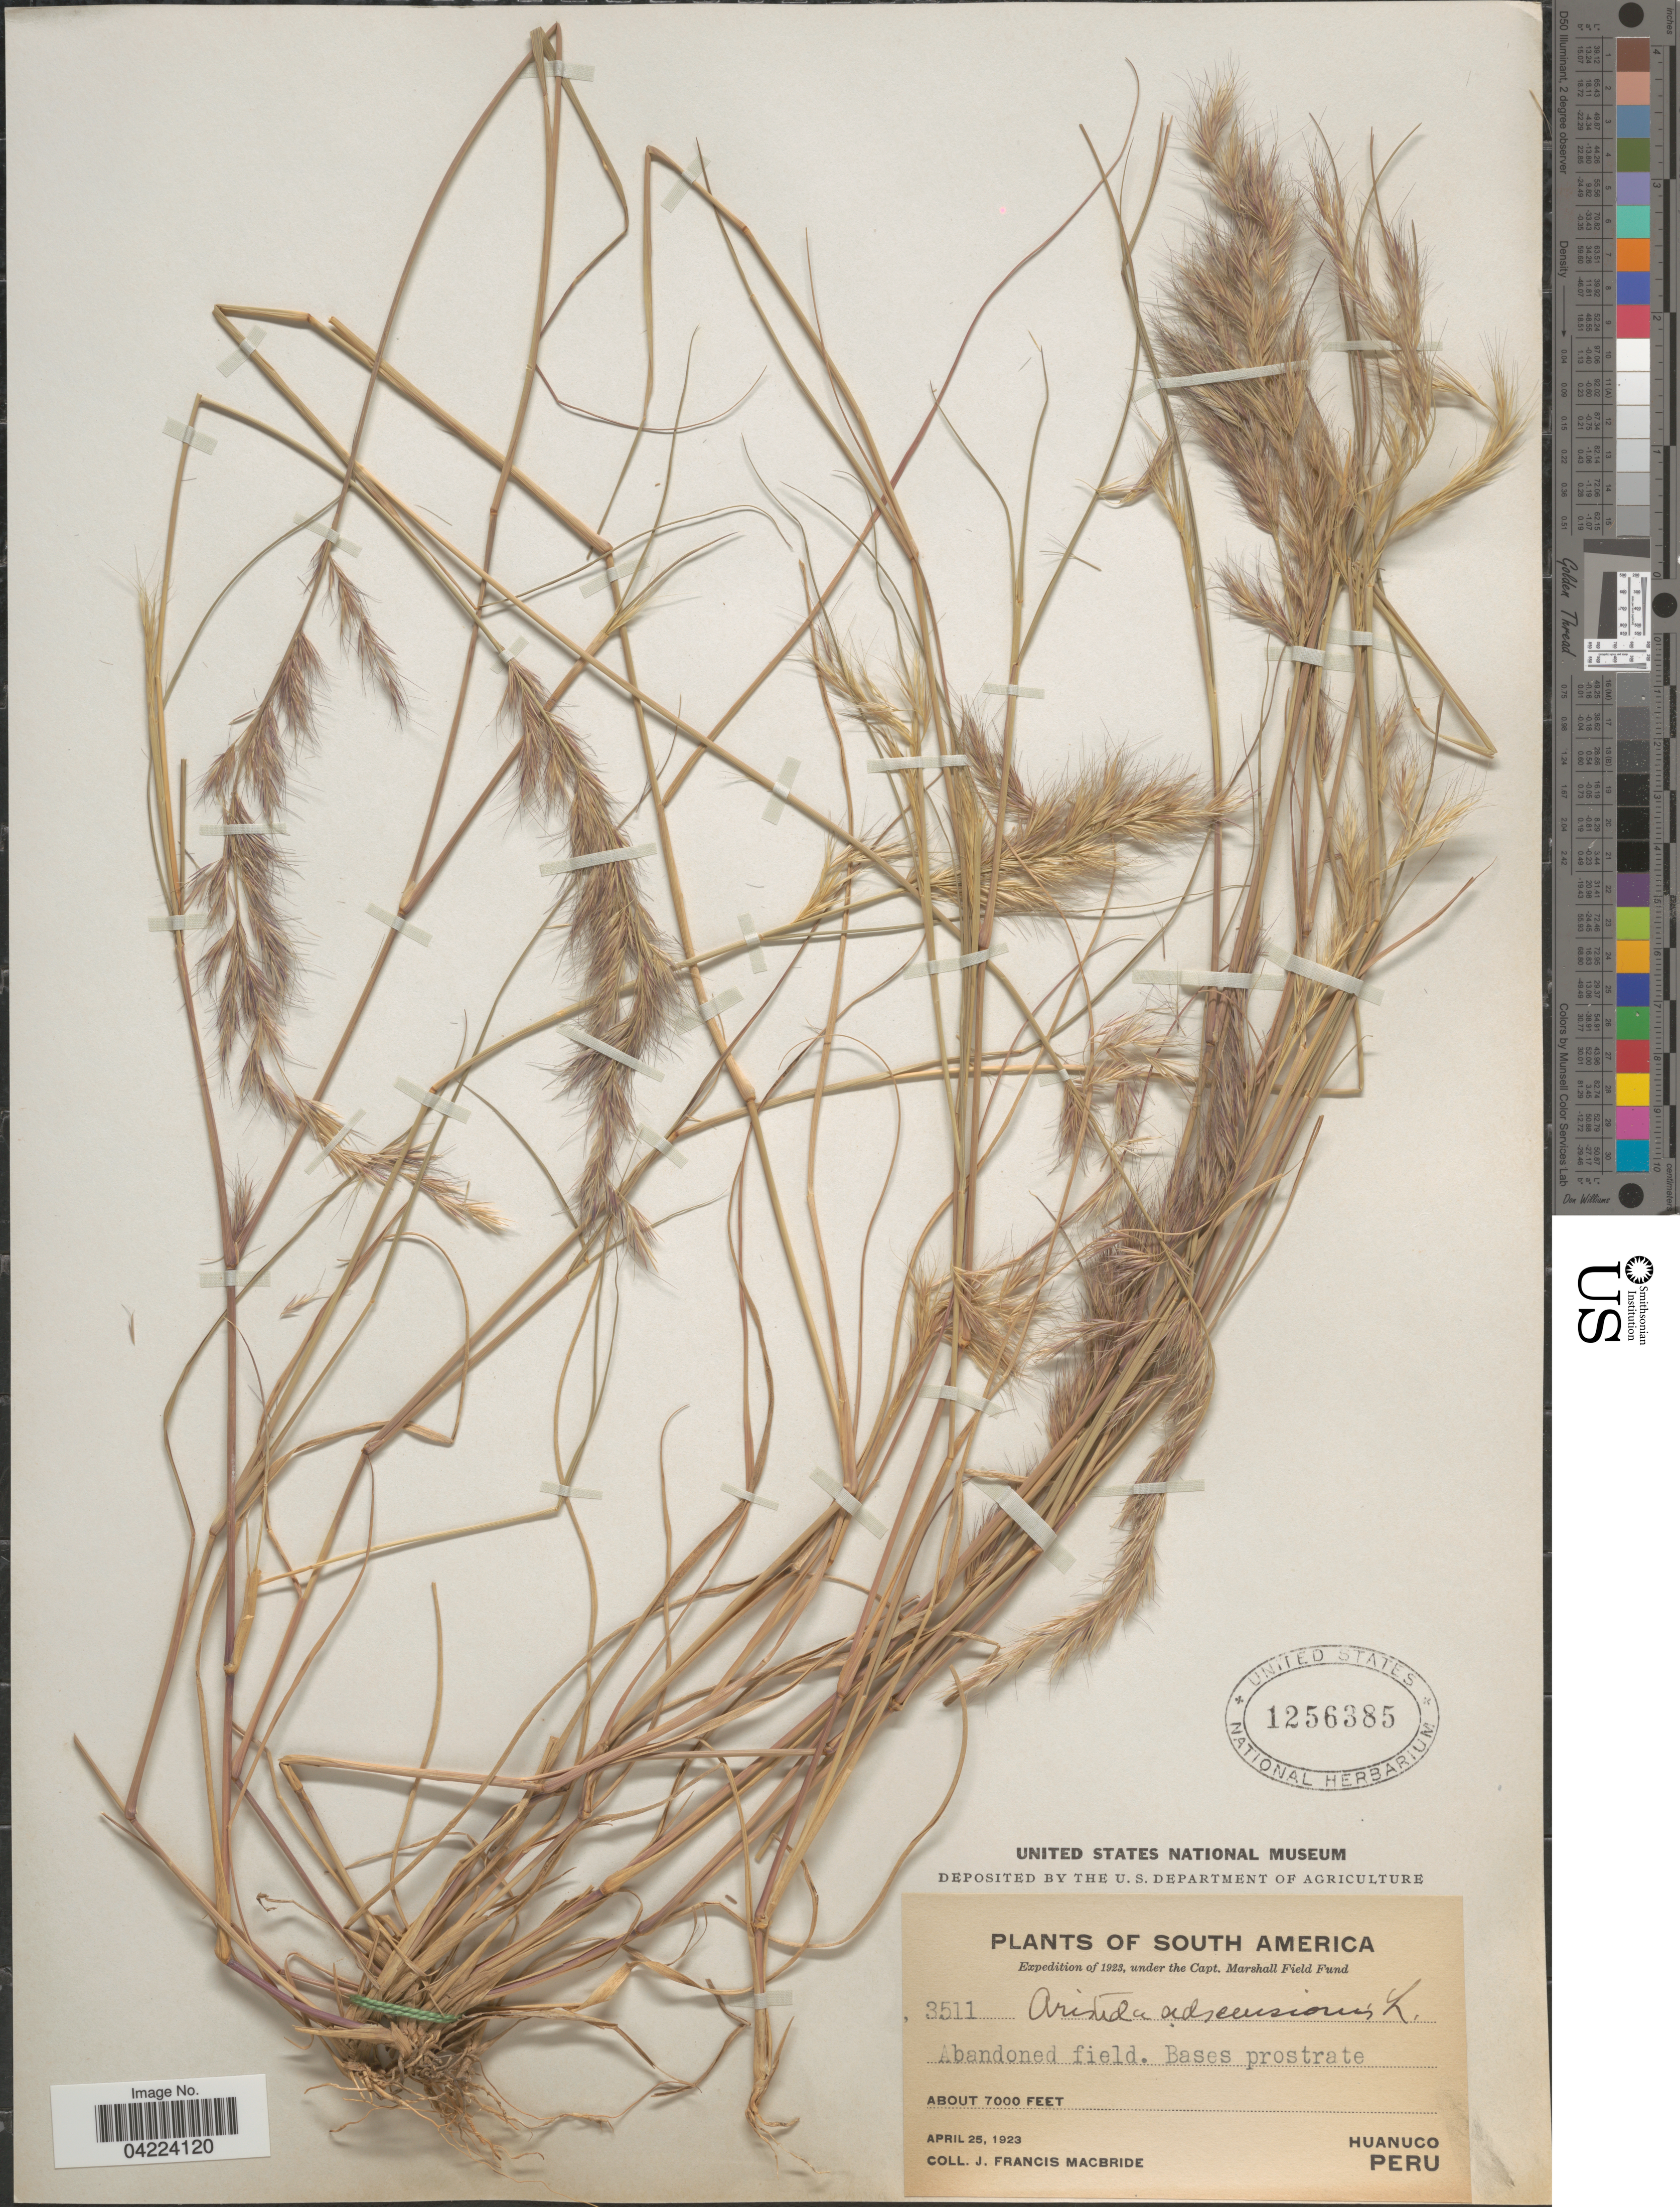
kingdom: Plantae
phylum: Tracheophyta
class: Liliopsida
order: Poales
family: Poaceae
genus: Aristida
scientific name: Aristida adscensionis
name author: L.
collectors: J. F. Macbride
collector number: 3511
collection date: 1923-04-25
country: Peru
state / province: Huánuco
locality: Expedition of 1923, under the Capt. Marshall Field Fund.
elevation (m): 2134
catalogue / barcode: US 1256385